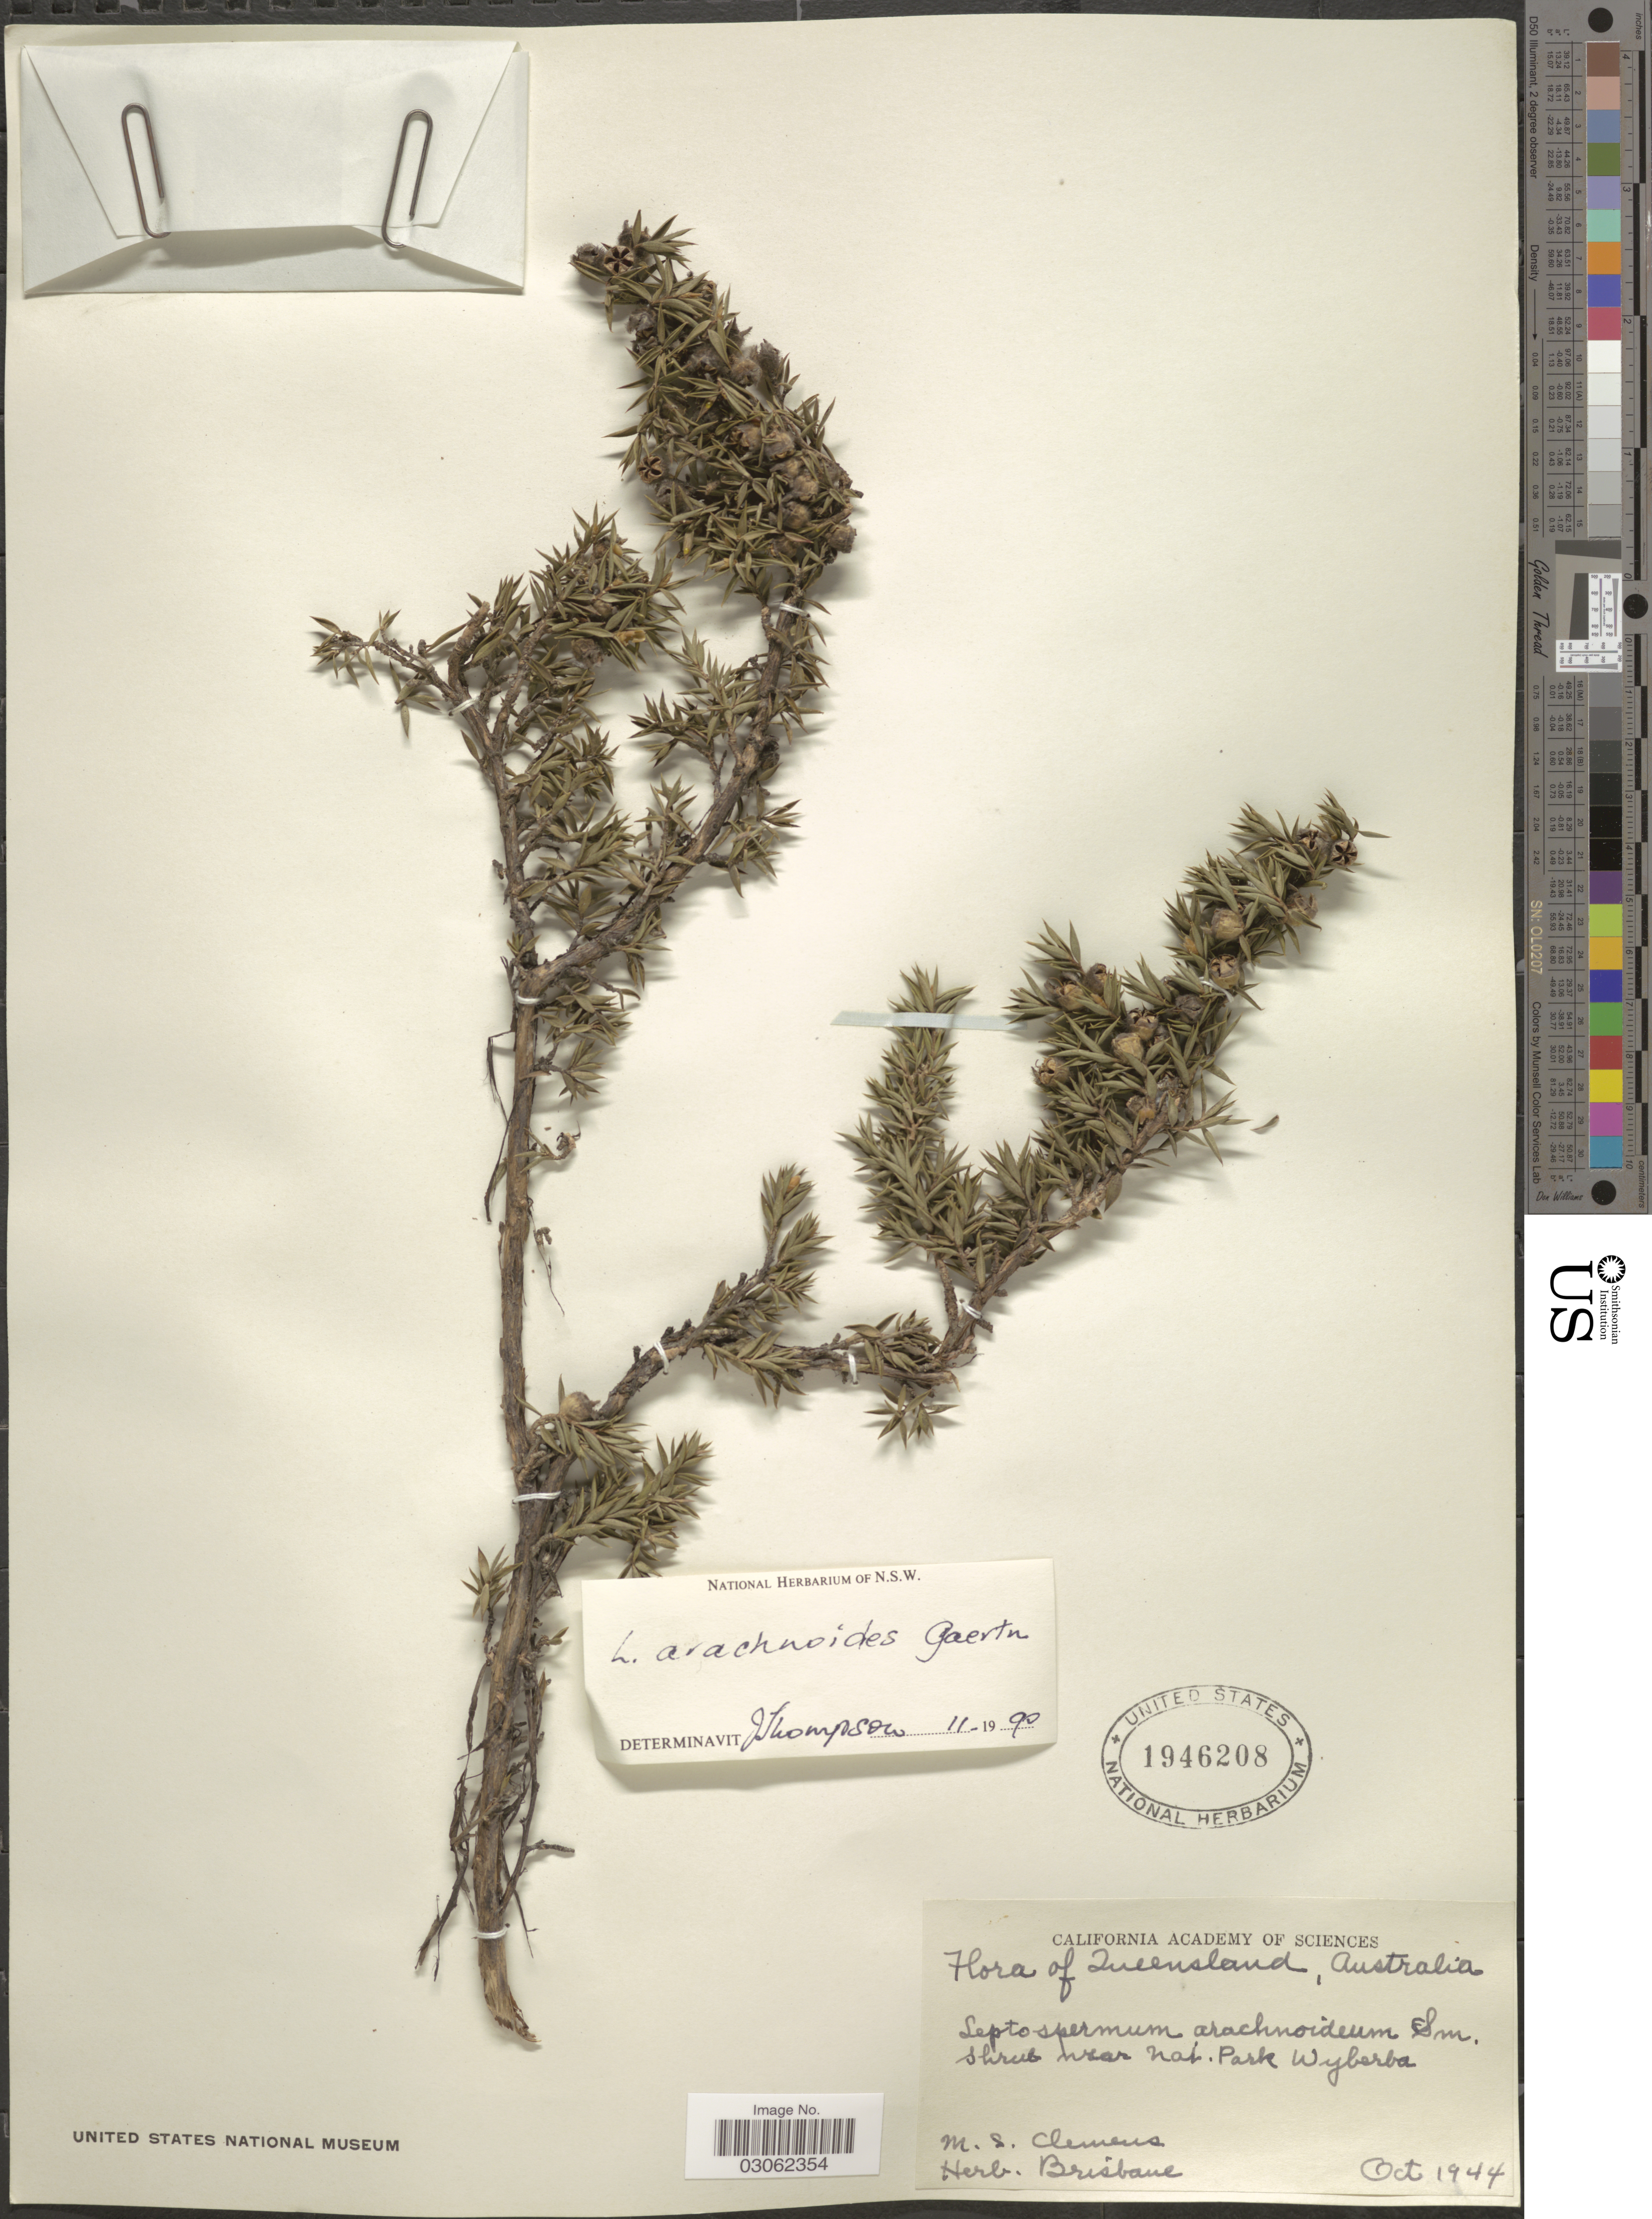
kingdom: Plantae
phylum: Tracheophyta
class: Magnoliopsida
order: Myrtales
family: Myrtaceae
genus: Leptospermum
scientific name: Leptospermum arachnoideum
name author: Gaertn.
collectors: M. S. Clemens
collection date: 1944-10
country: Australia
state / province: Queensland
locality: Shrub near Nat. Park Wyberba.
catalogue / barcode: US 1946208